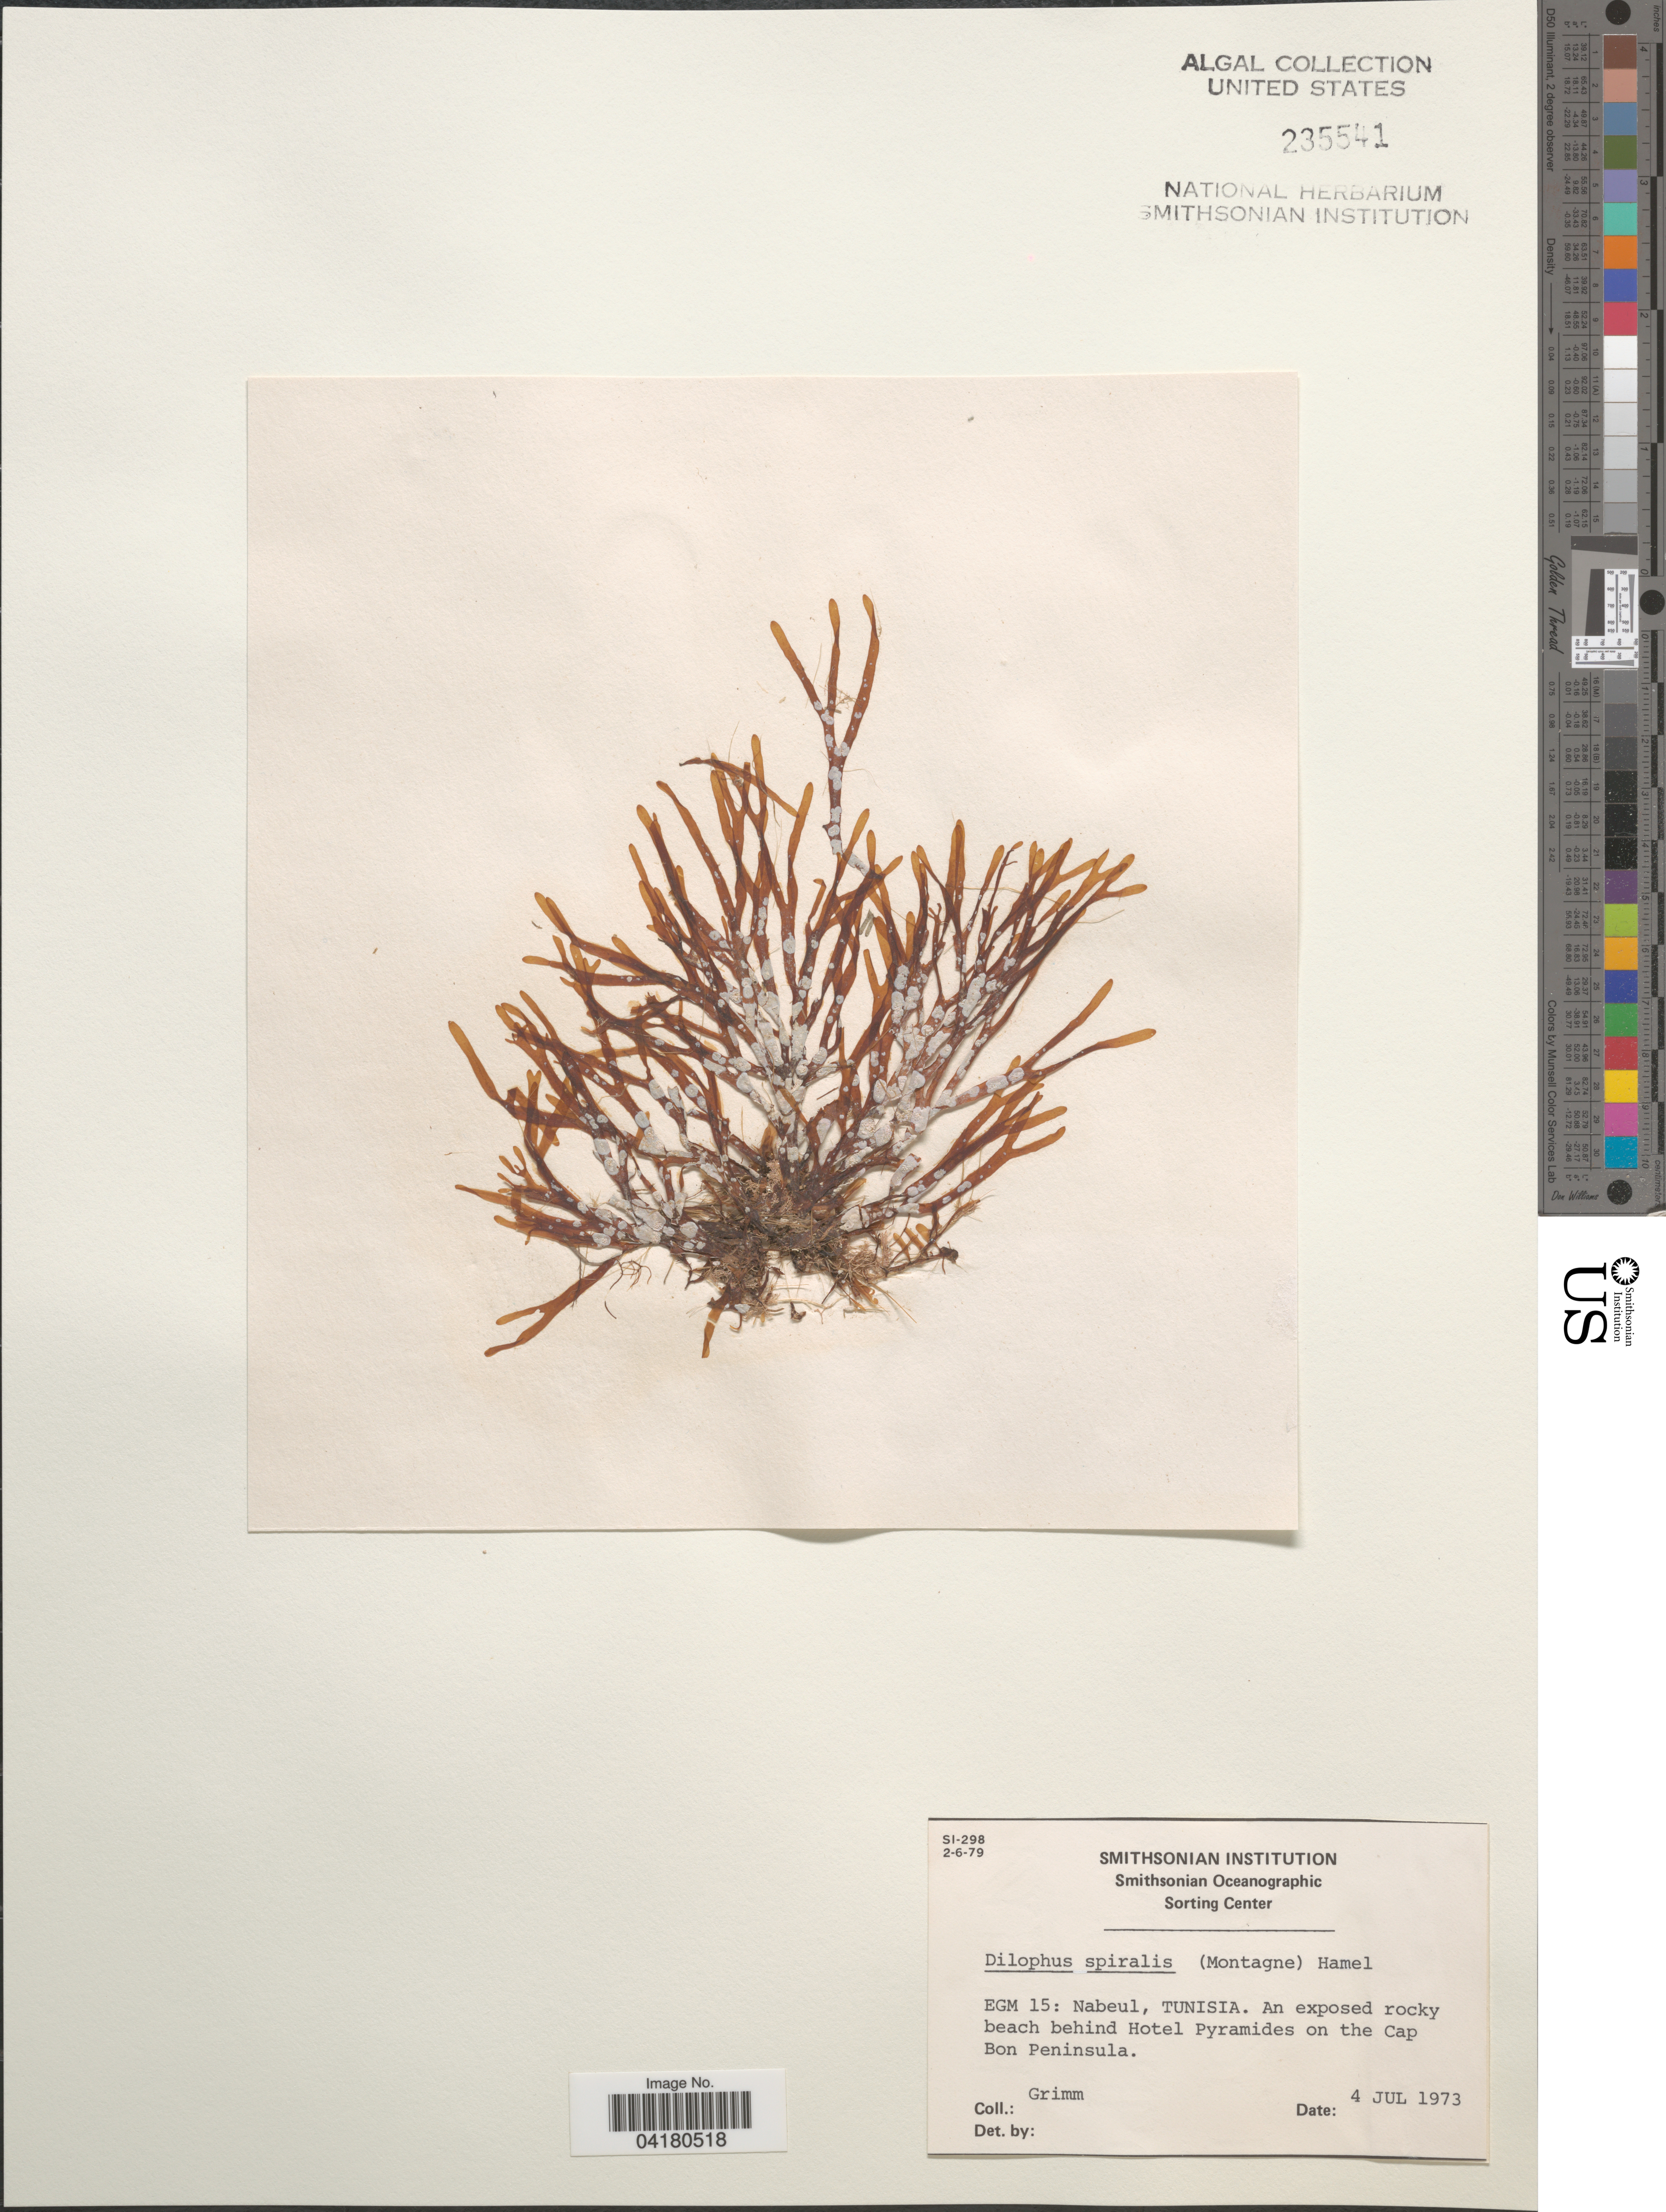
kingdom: Chromista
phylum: Ochrophyta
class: Phaeophyceae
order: Dictyotales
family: Dictyotaceae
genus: Dictyota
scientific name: Dictyota spiralis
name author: Mont.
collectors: Grimm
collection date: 1973-07-04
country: Tunisia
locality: EGM 15: Nabeul, Tunisia. An exposed rocky beach behind Hotel Pyramides on the Cap Bon Peninsula.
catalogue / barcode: US 235541